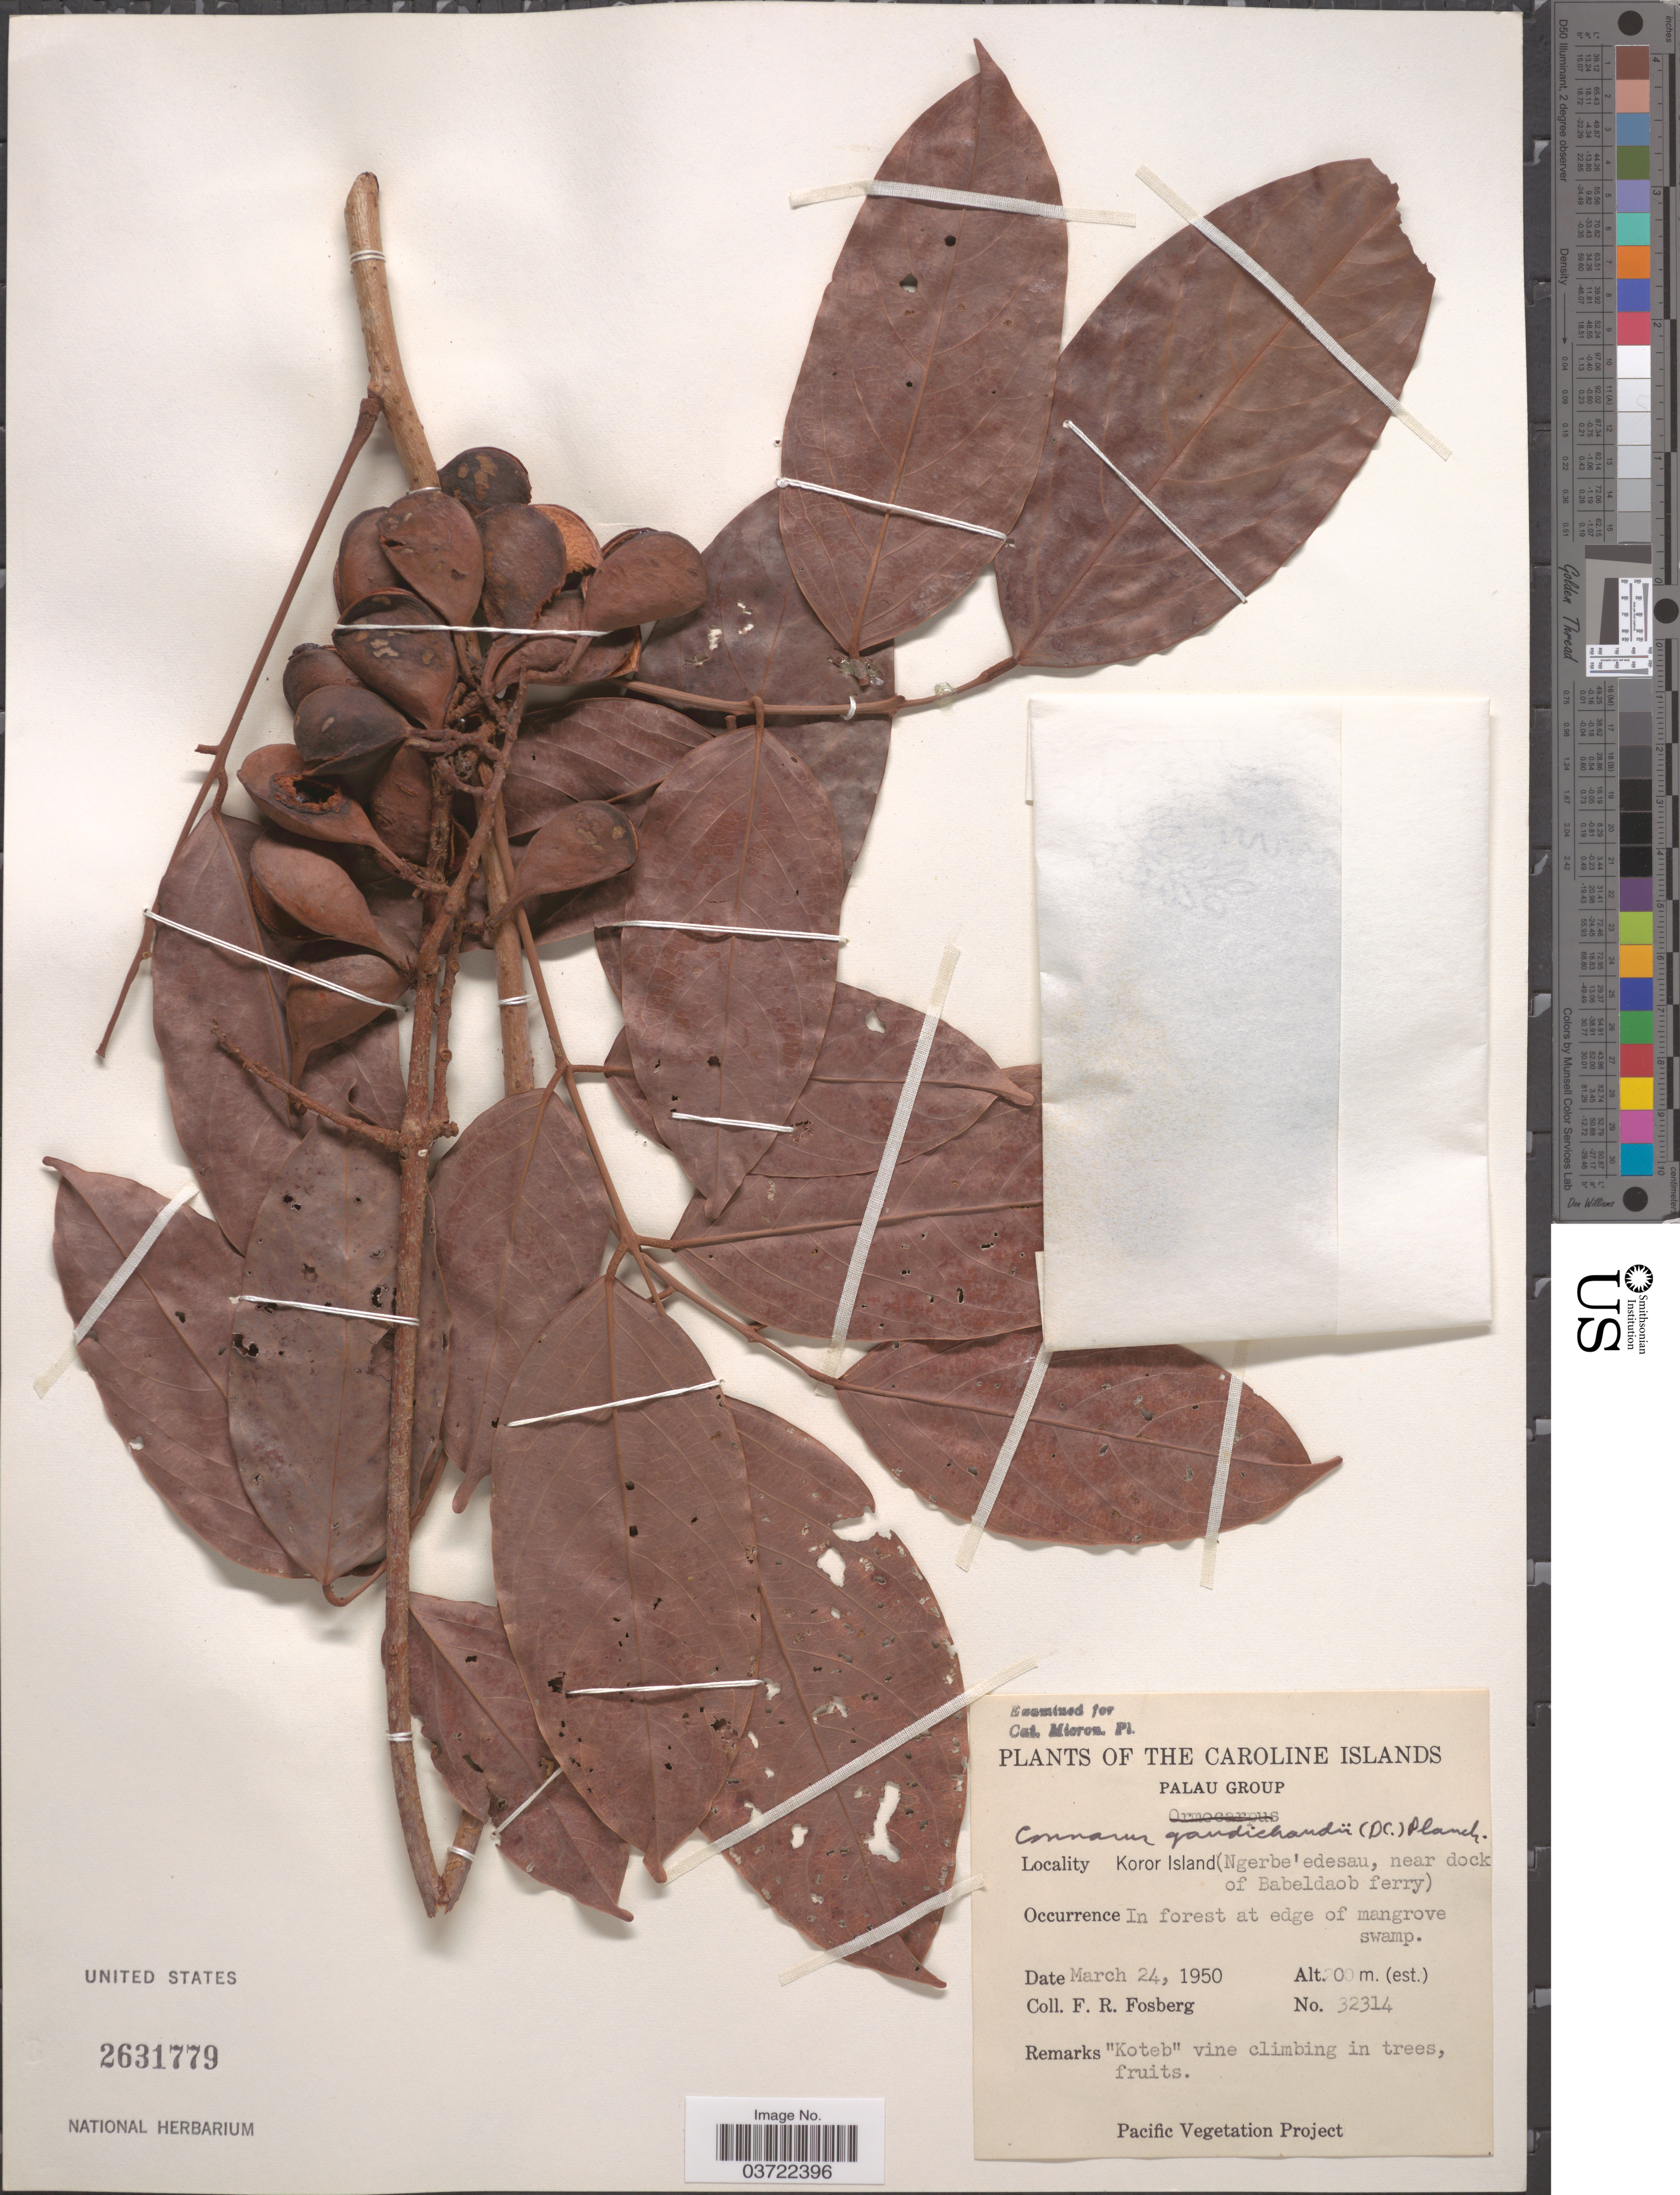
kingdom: Plantae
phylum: Tracheophyta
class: Magnoliopsida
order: Oxalidales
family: Connaraceae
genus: Connarus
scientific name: Connarus semidecandrus var. gaudichaudii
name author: (DC.) Fosberg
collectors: F. R. Fosberg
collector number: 32314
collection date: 1950-03-24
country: Palau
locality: Caroline Islands. Palau Group. Koror Island (Ngerbe'edesau, near dock of Babeldaob ferry).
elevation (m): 200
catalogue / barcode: US 2631779